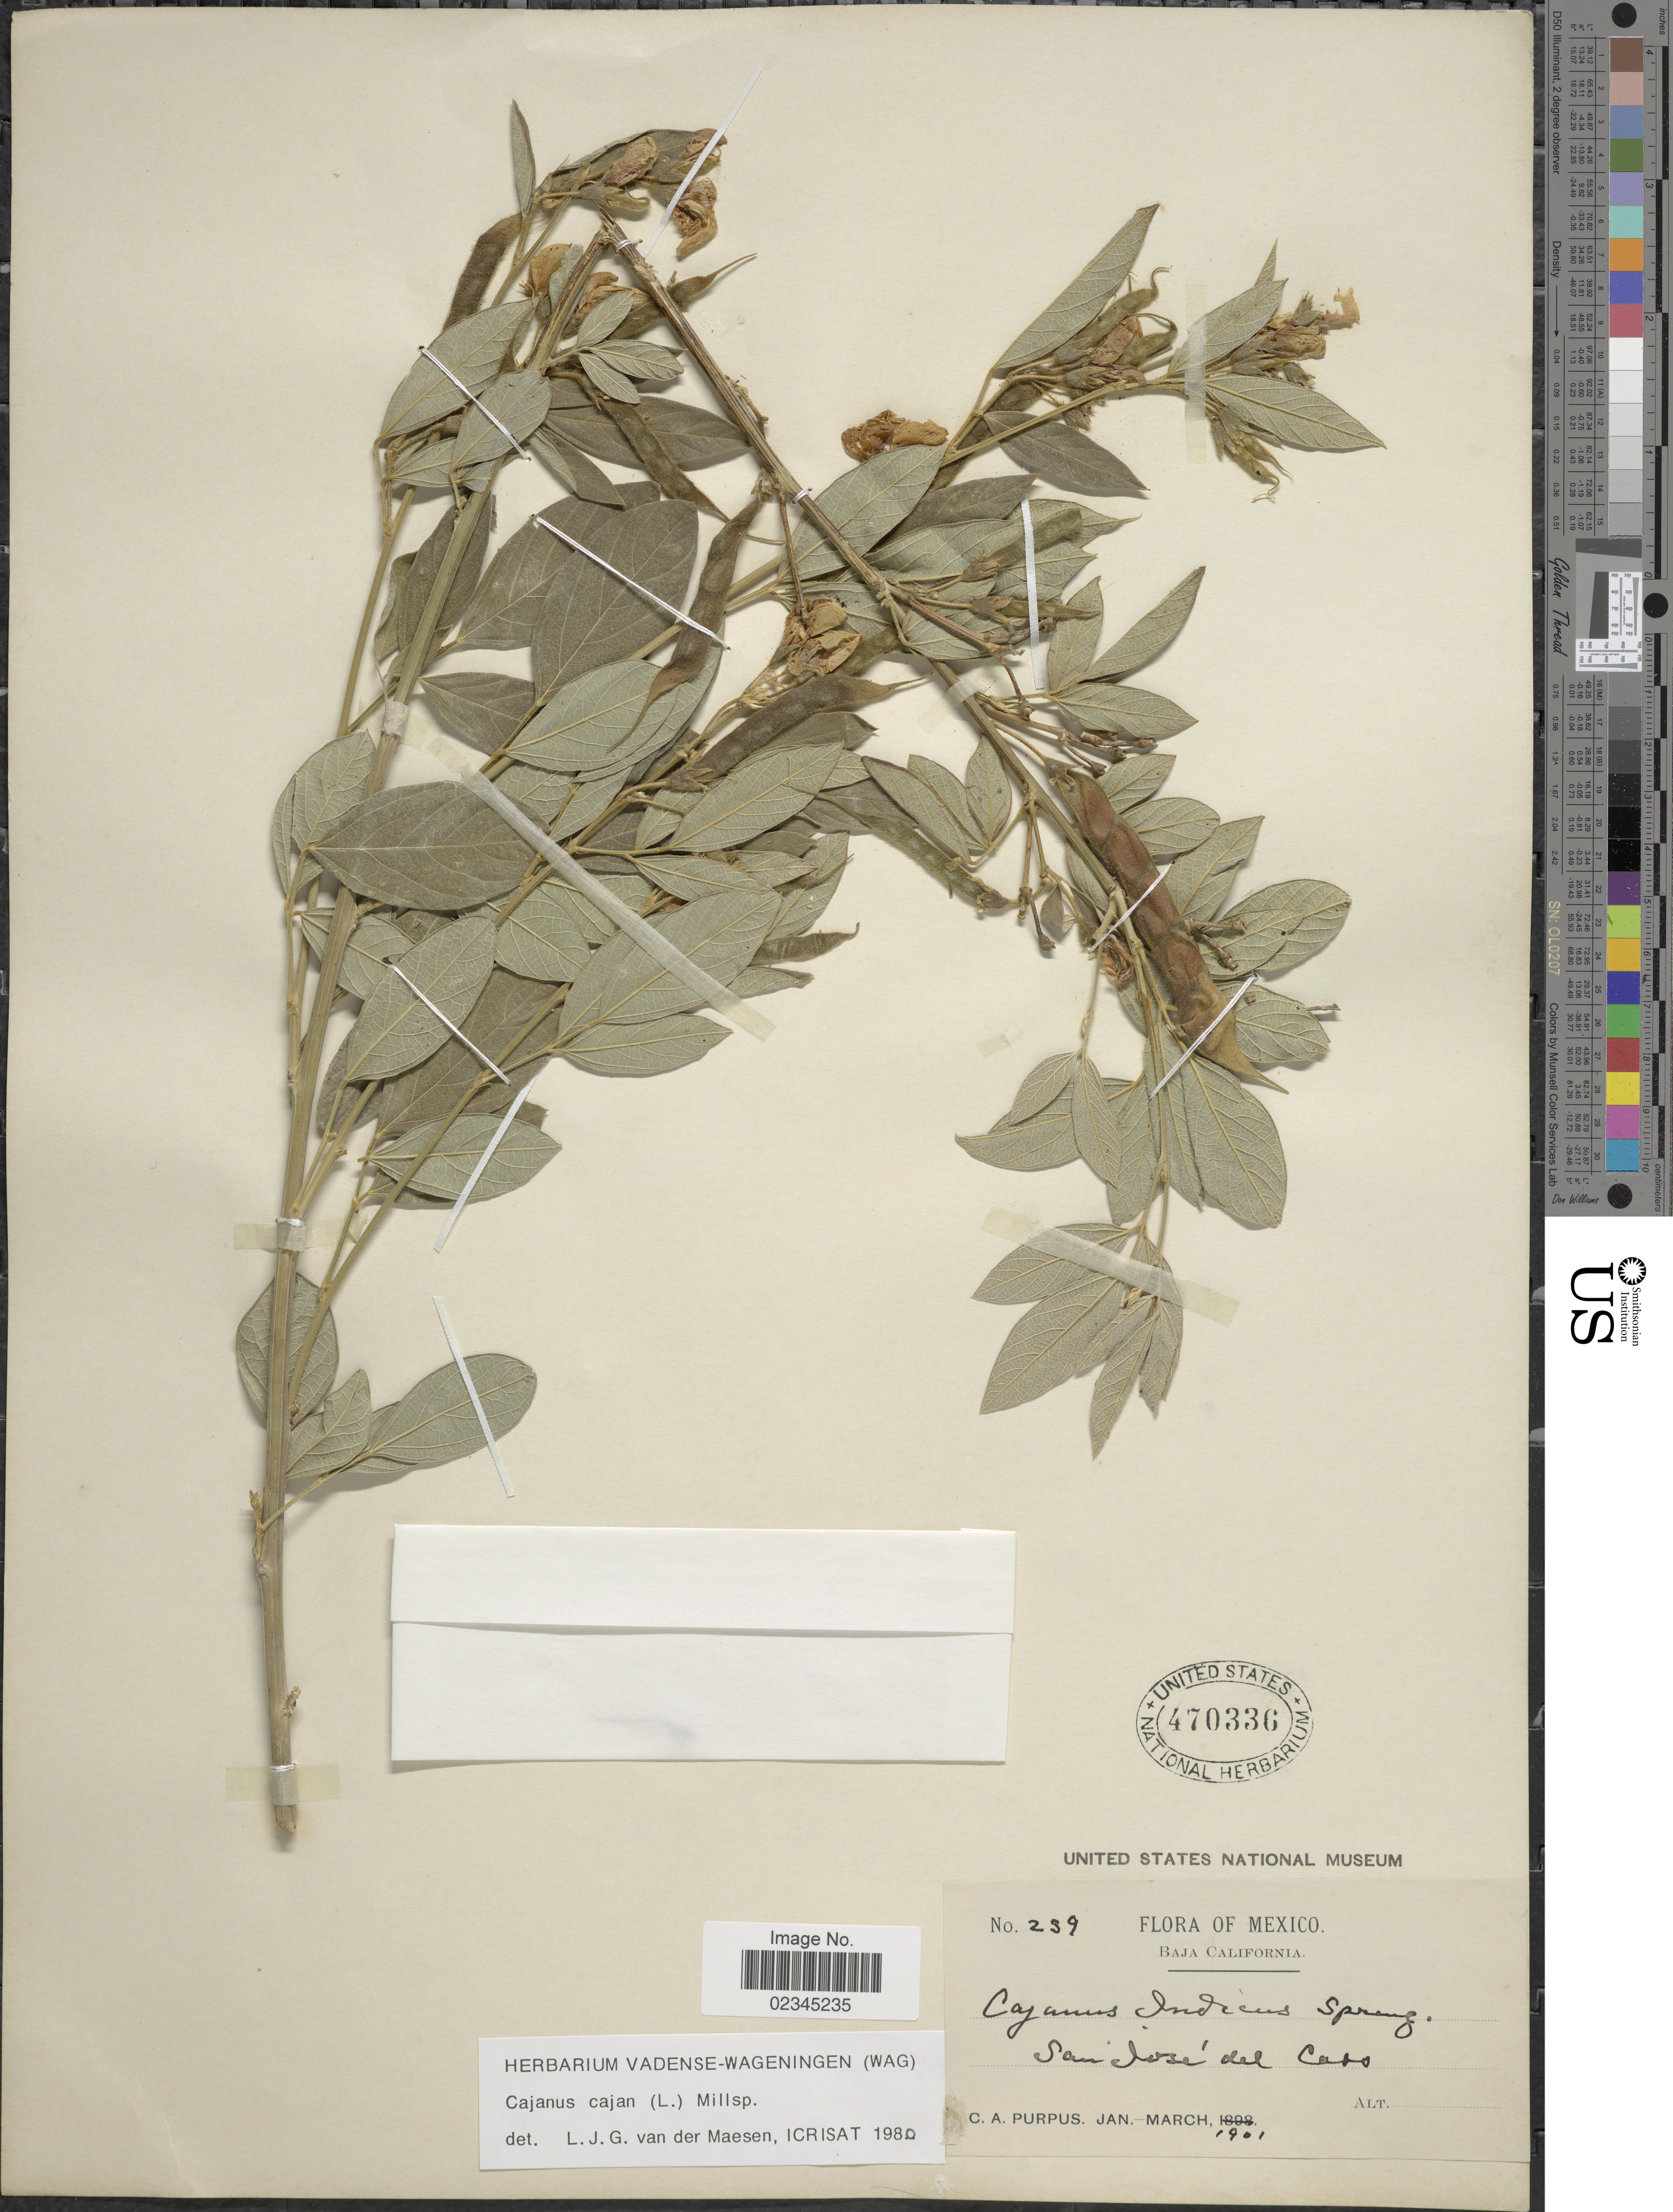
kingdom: Plantae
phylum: Tracheophyta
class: Magnoliopsida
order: Fabales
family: Fabaceae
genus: Cajanus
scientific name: Cajanus cajan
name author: (L.) Huth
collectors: C. A. Purpus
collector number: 239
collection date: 1901-01/1901-03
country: Mexico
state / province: Baja California Sur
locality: Baja California. San Jose del Caso.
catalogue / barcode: US 470336